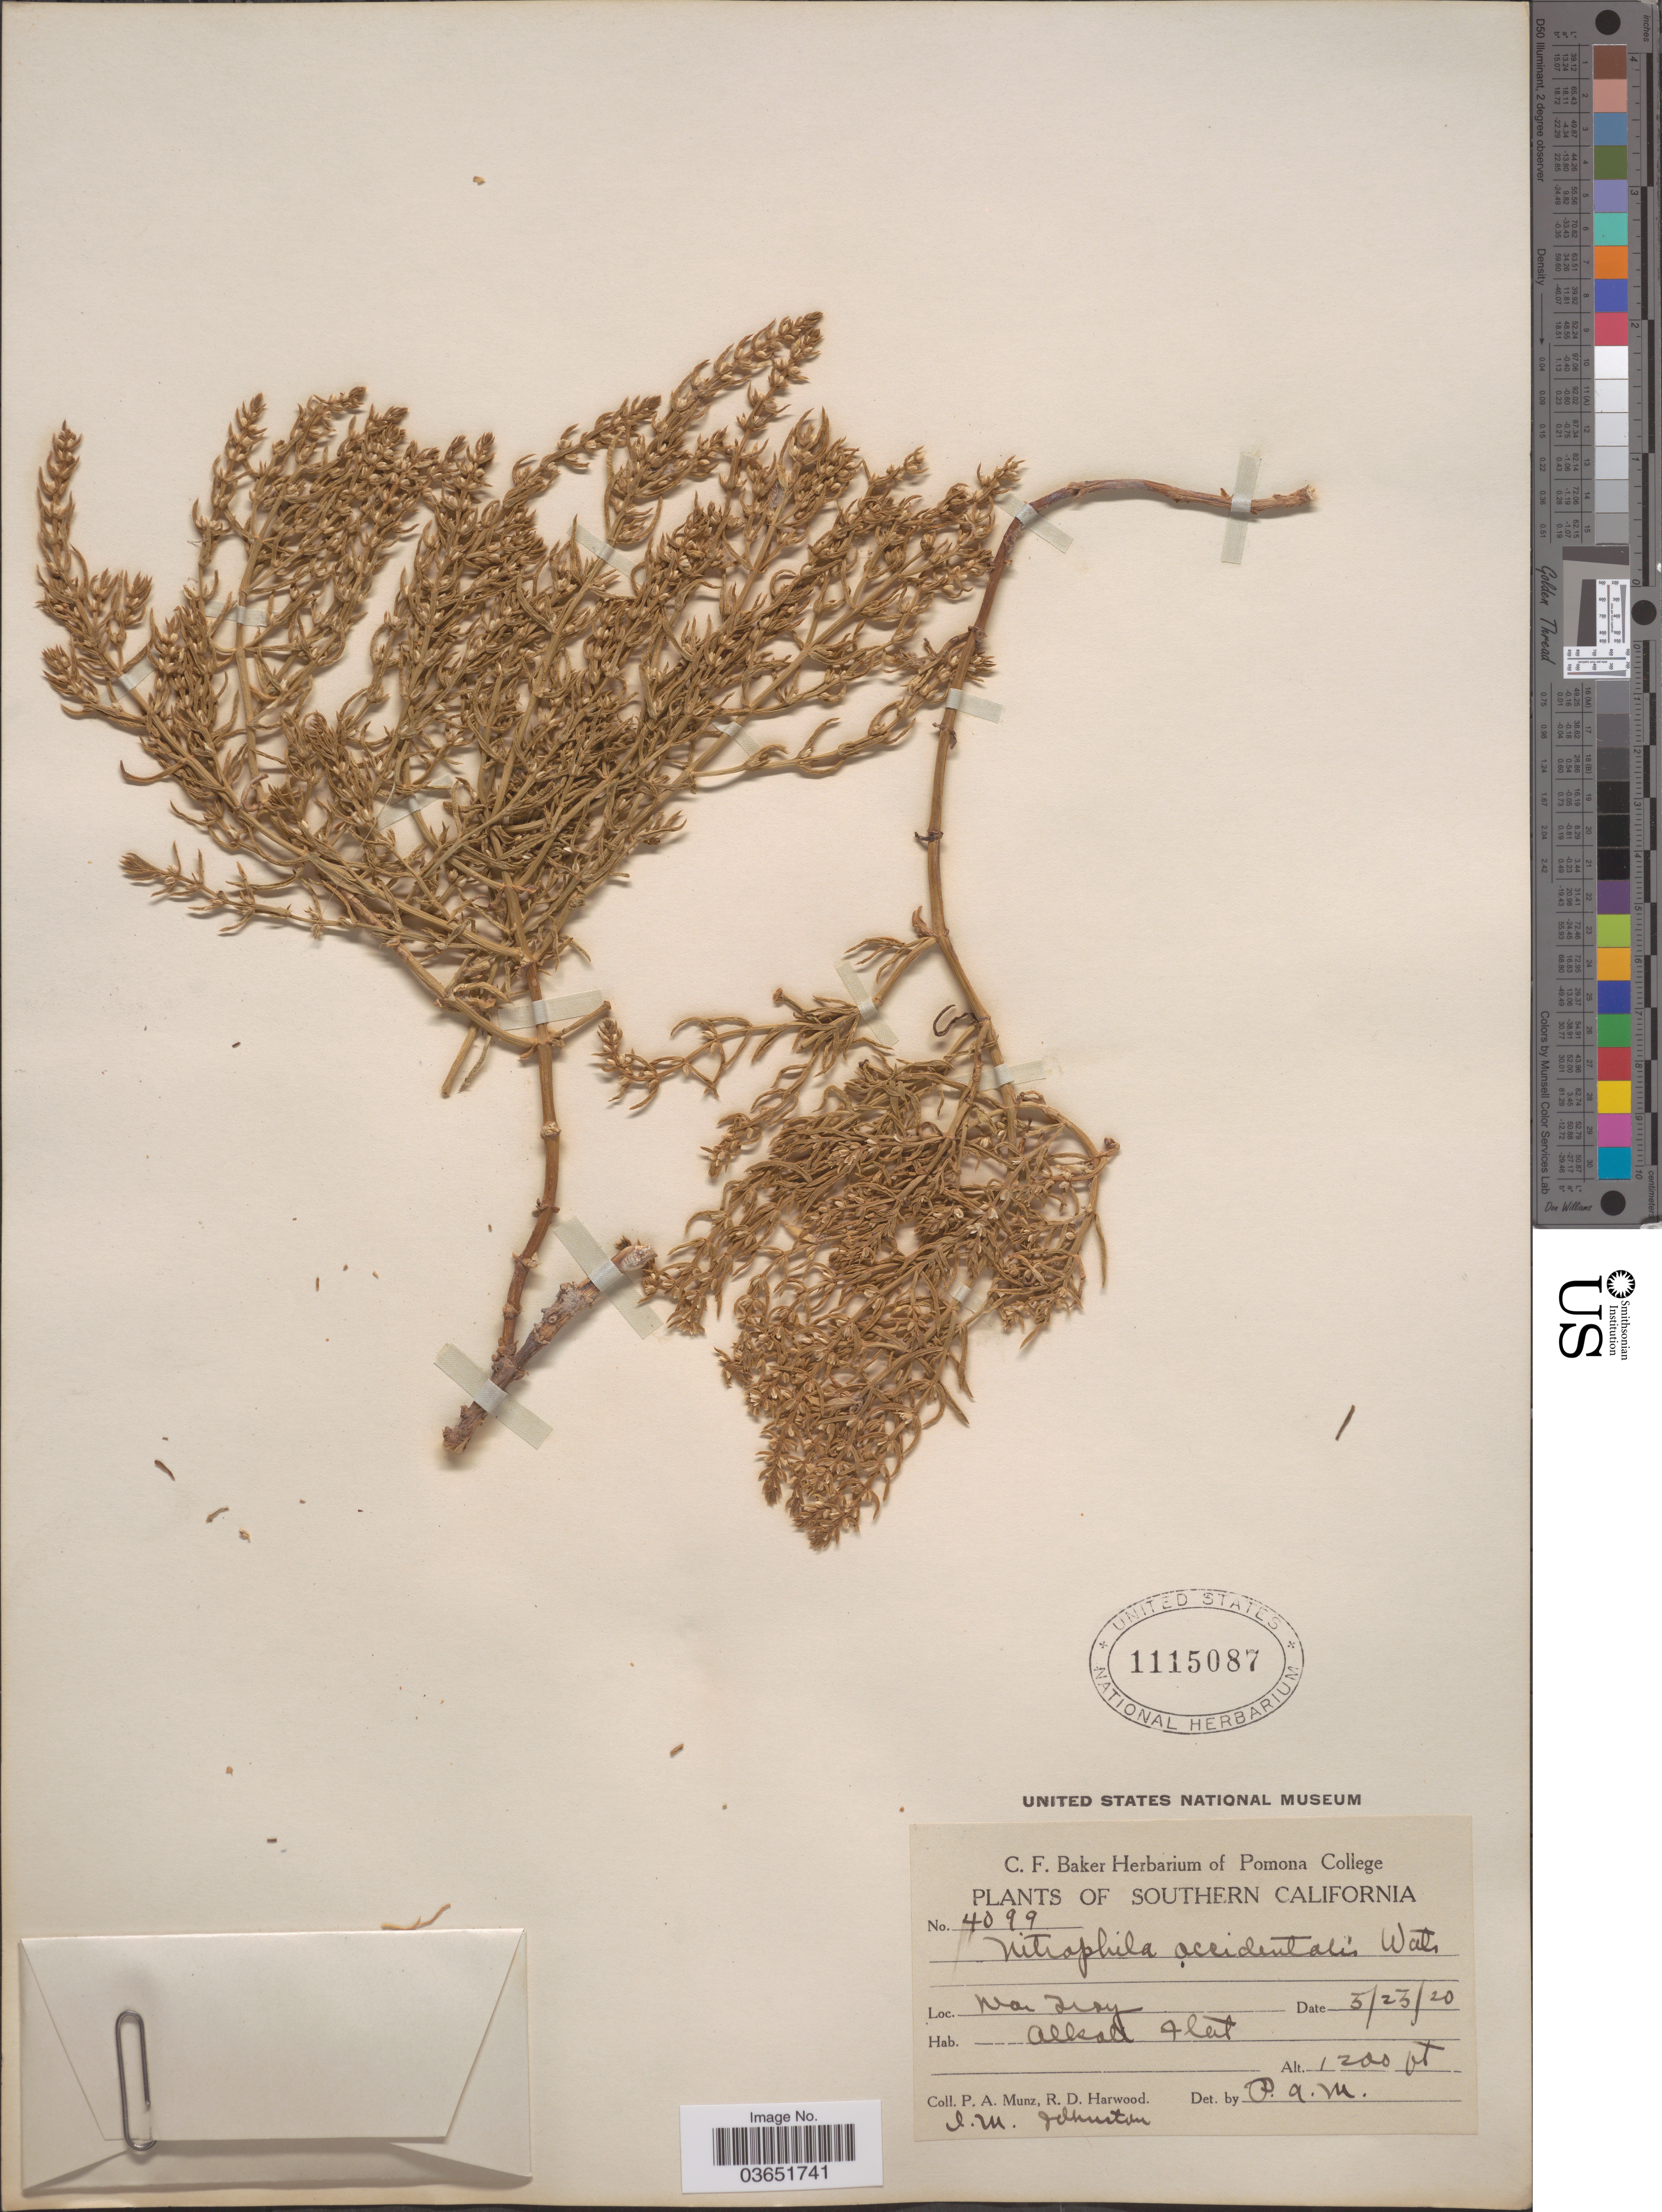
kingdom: Plantae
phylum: Tracheophyta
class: Magnoliopsida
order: Caryophyllales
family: Amaranthaceae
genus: Nitrophila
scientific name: Nitrophila occidentalis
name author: (Moq.) S. Watson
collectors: P. A. Munz, R. Harwood & I.M. Johnston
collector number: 4099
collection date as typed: Transcribed d/m/y: 25/5/20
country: United States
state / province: California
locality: Southern California. Near Troy. Alkali Flat.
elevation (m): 366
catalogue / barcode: US 1115087